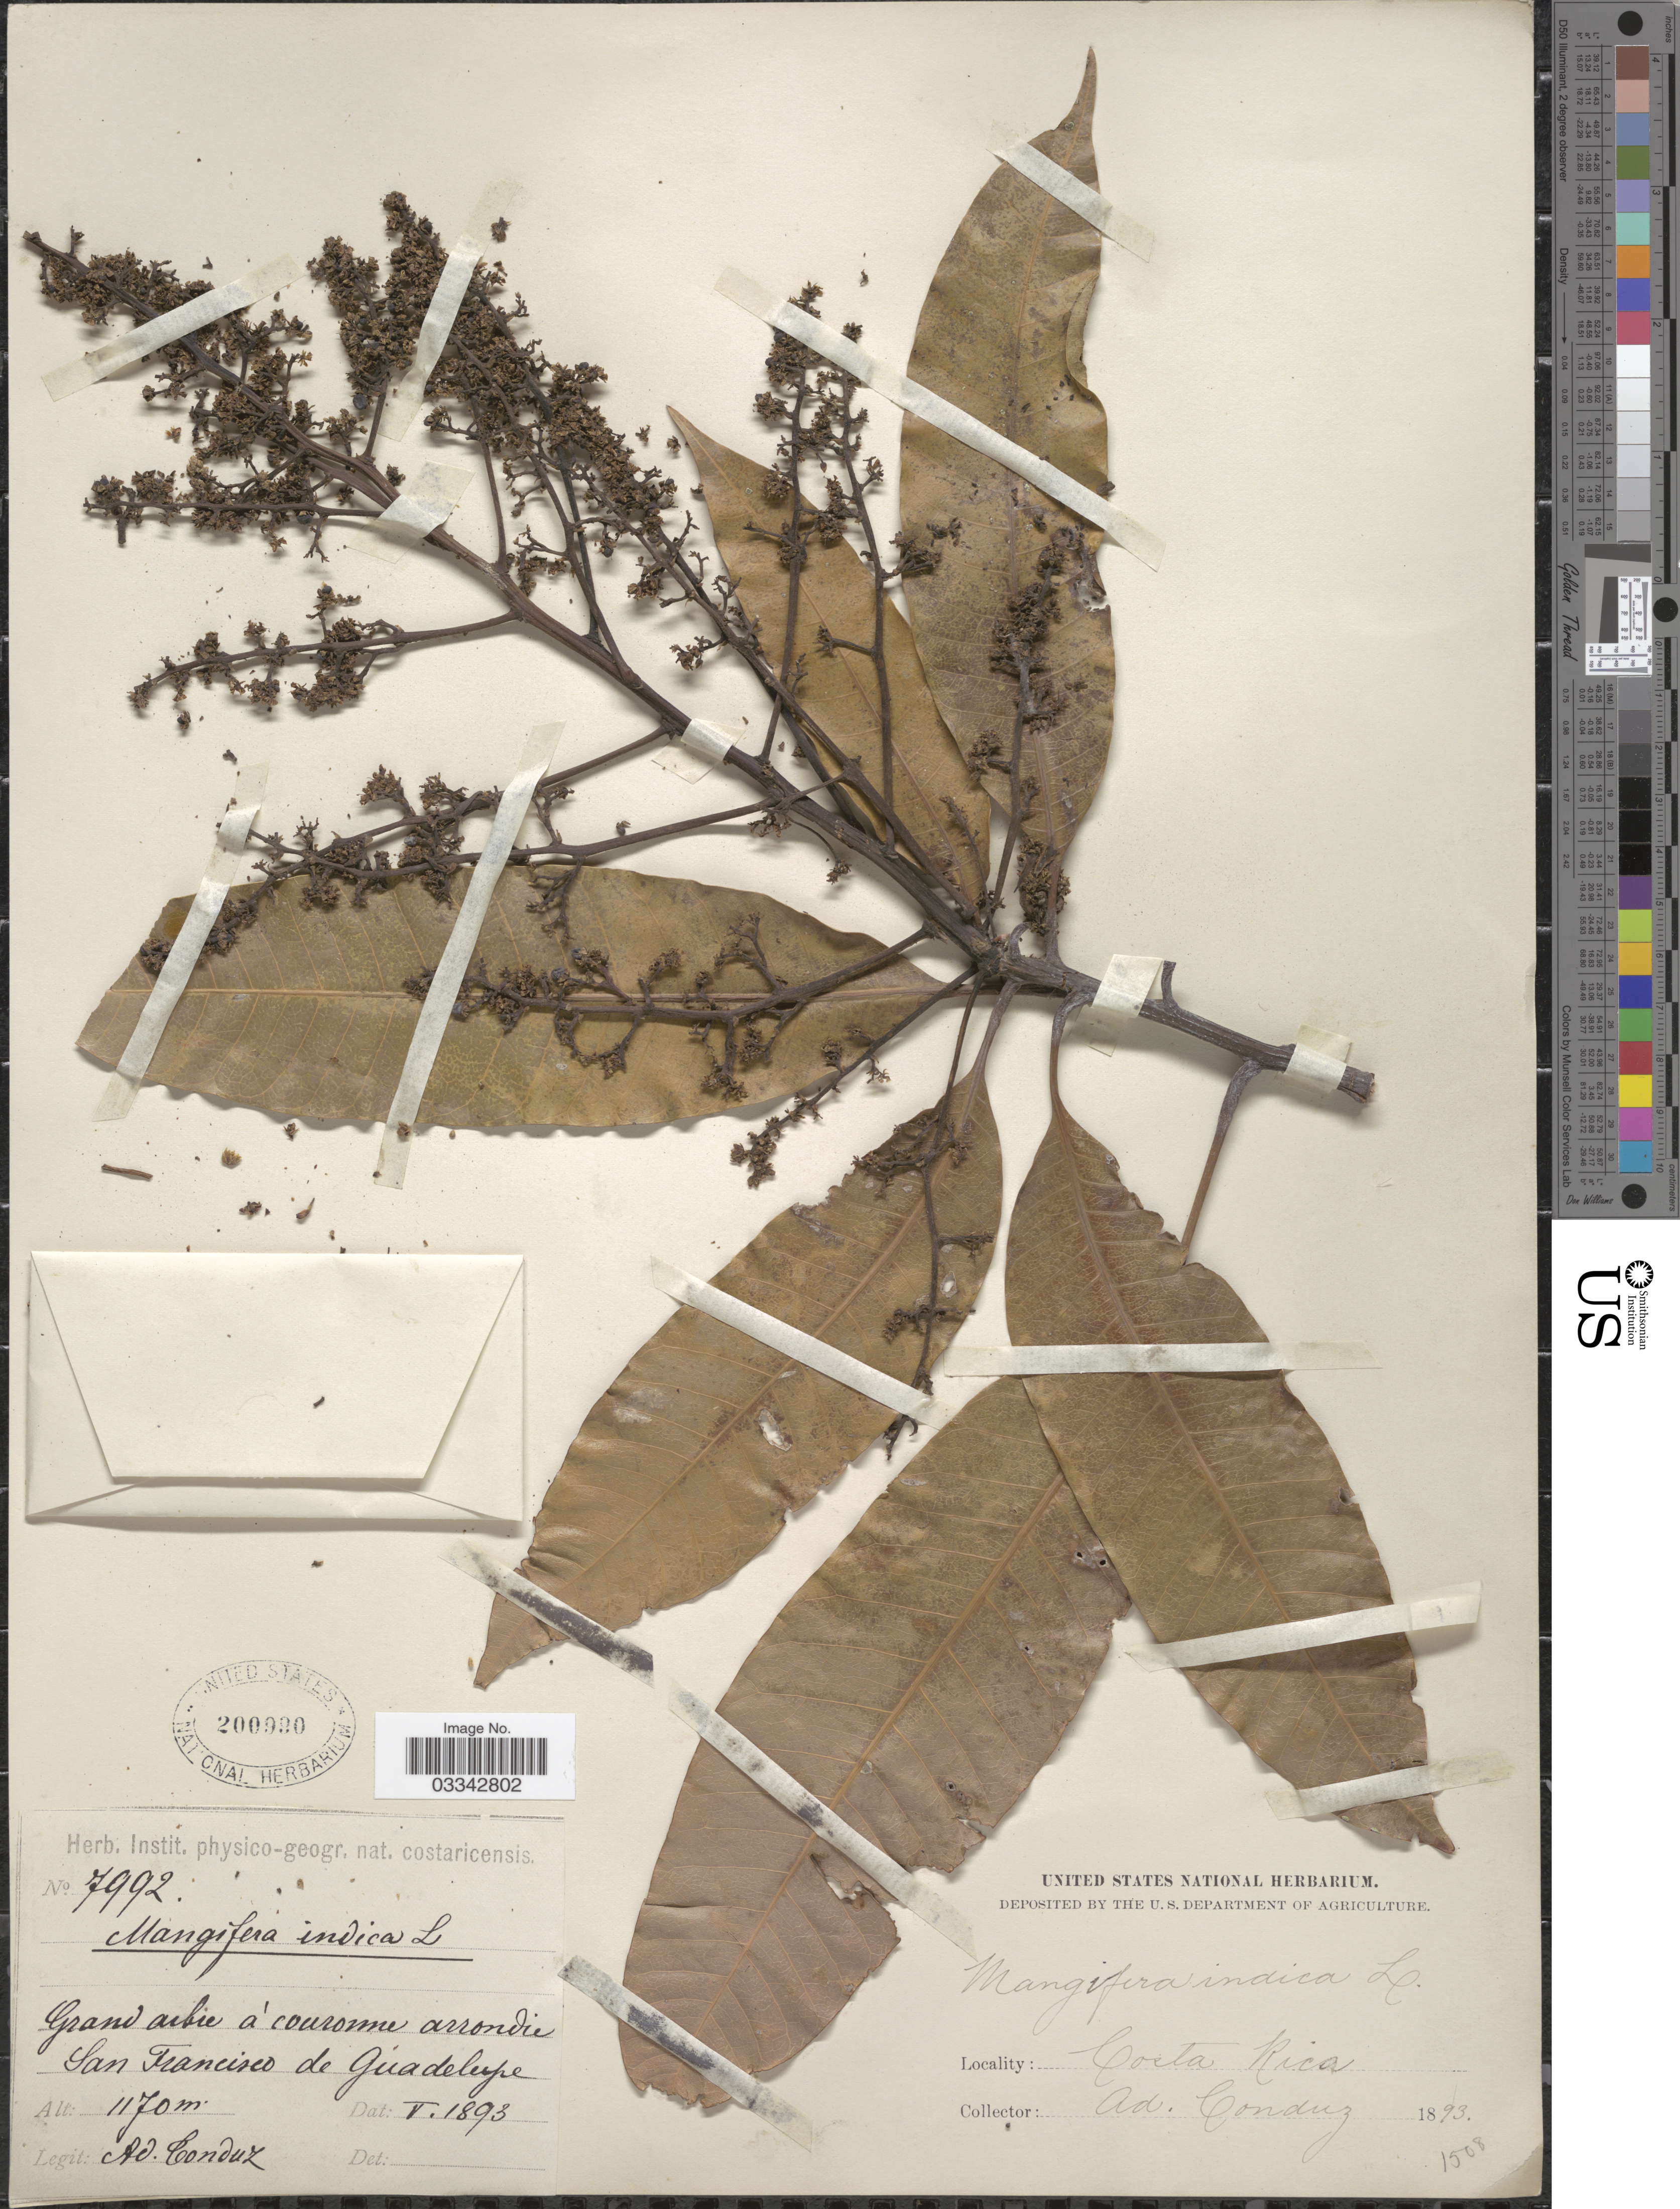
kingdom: Plantae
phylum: Tracheophyta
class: Magnoliopsida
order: Sapindales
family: Anacardiaceae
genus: Mangifera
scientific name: Mangifera indica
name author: L.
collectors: A. Tonduz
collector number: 7992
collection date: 1893-05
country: Costa Rica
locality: San Francisco de Guadalupe.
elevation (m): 1170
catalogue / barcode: US 200990